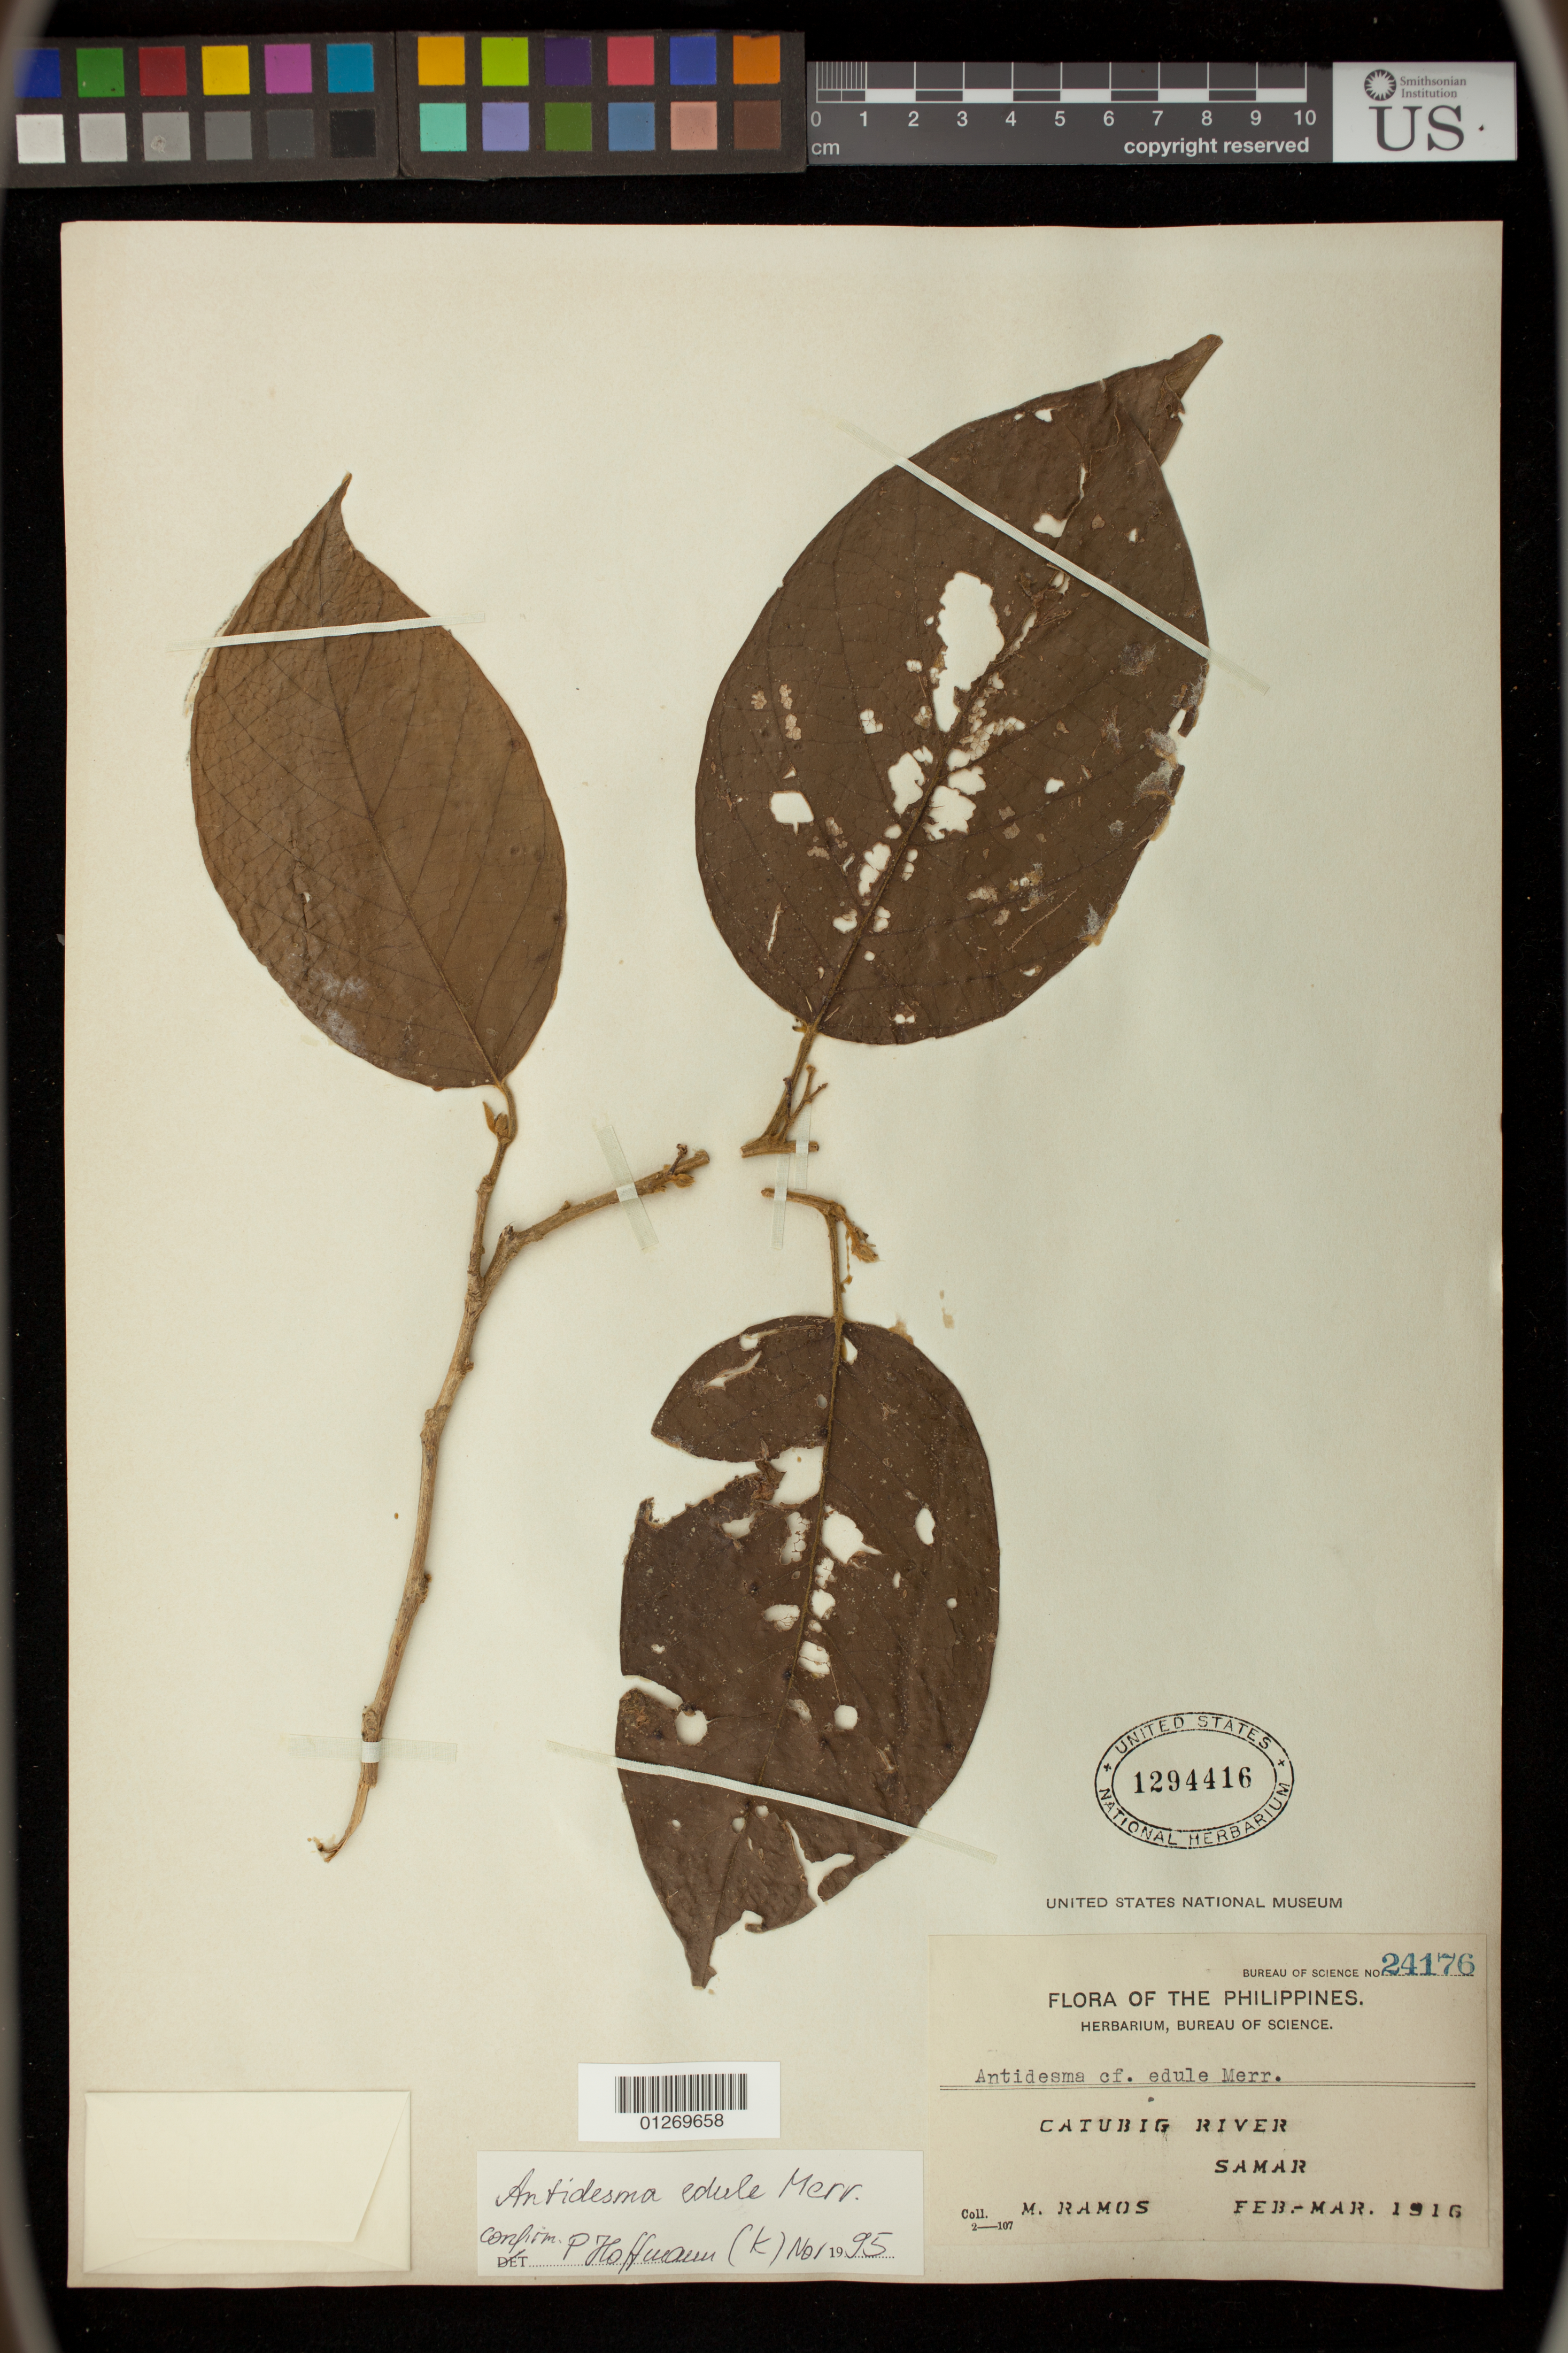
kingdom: Plantae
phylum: Tracheophyta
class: Magnoliopsida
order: Malpighiales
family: Phyllanthaceae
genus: Antidesma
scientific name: Antidesma edule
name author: Merr.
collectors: M. Ramos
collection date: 1916-02/1916-03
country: Philippines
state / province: Eastern Visayas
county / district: Samar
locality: Catubig River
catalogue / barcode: US 1294416